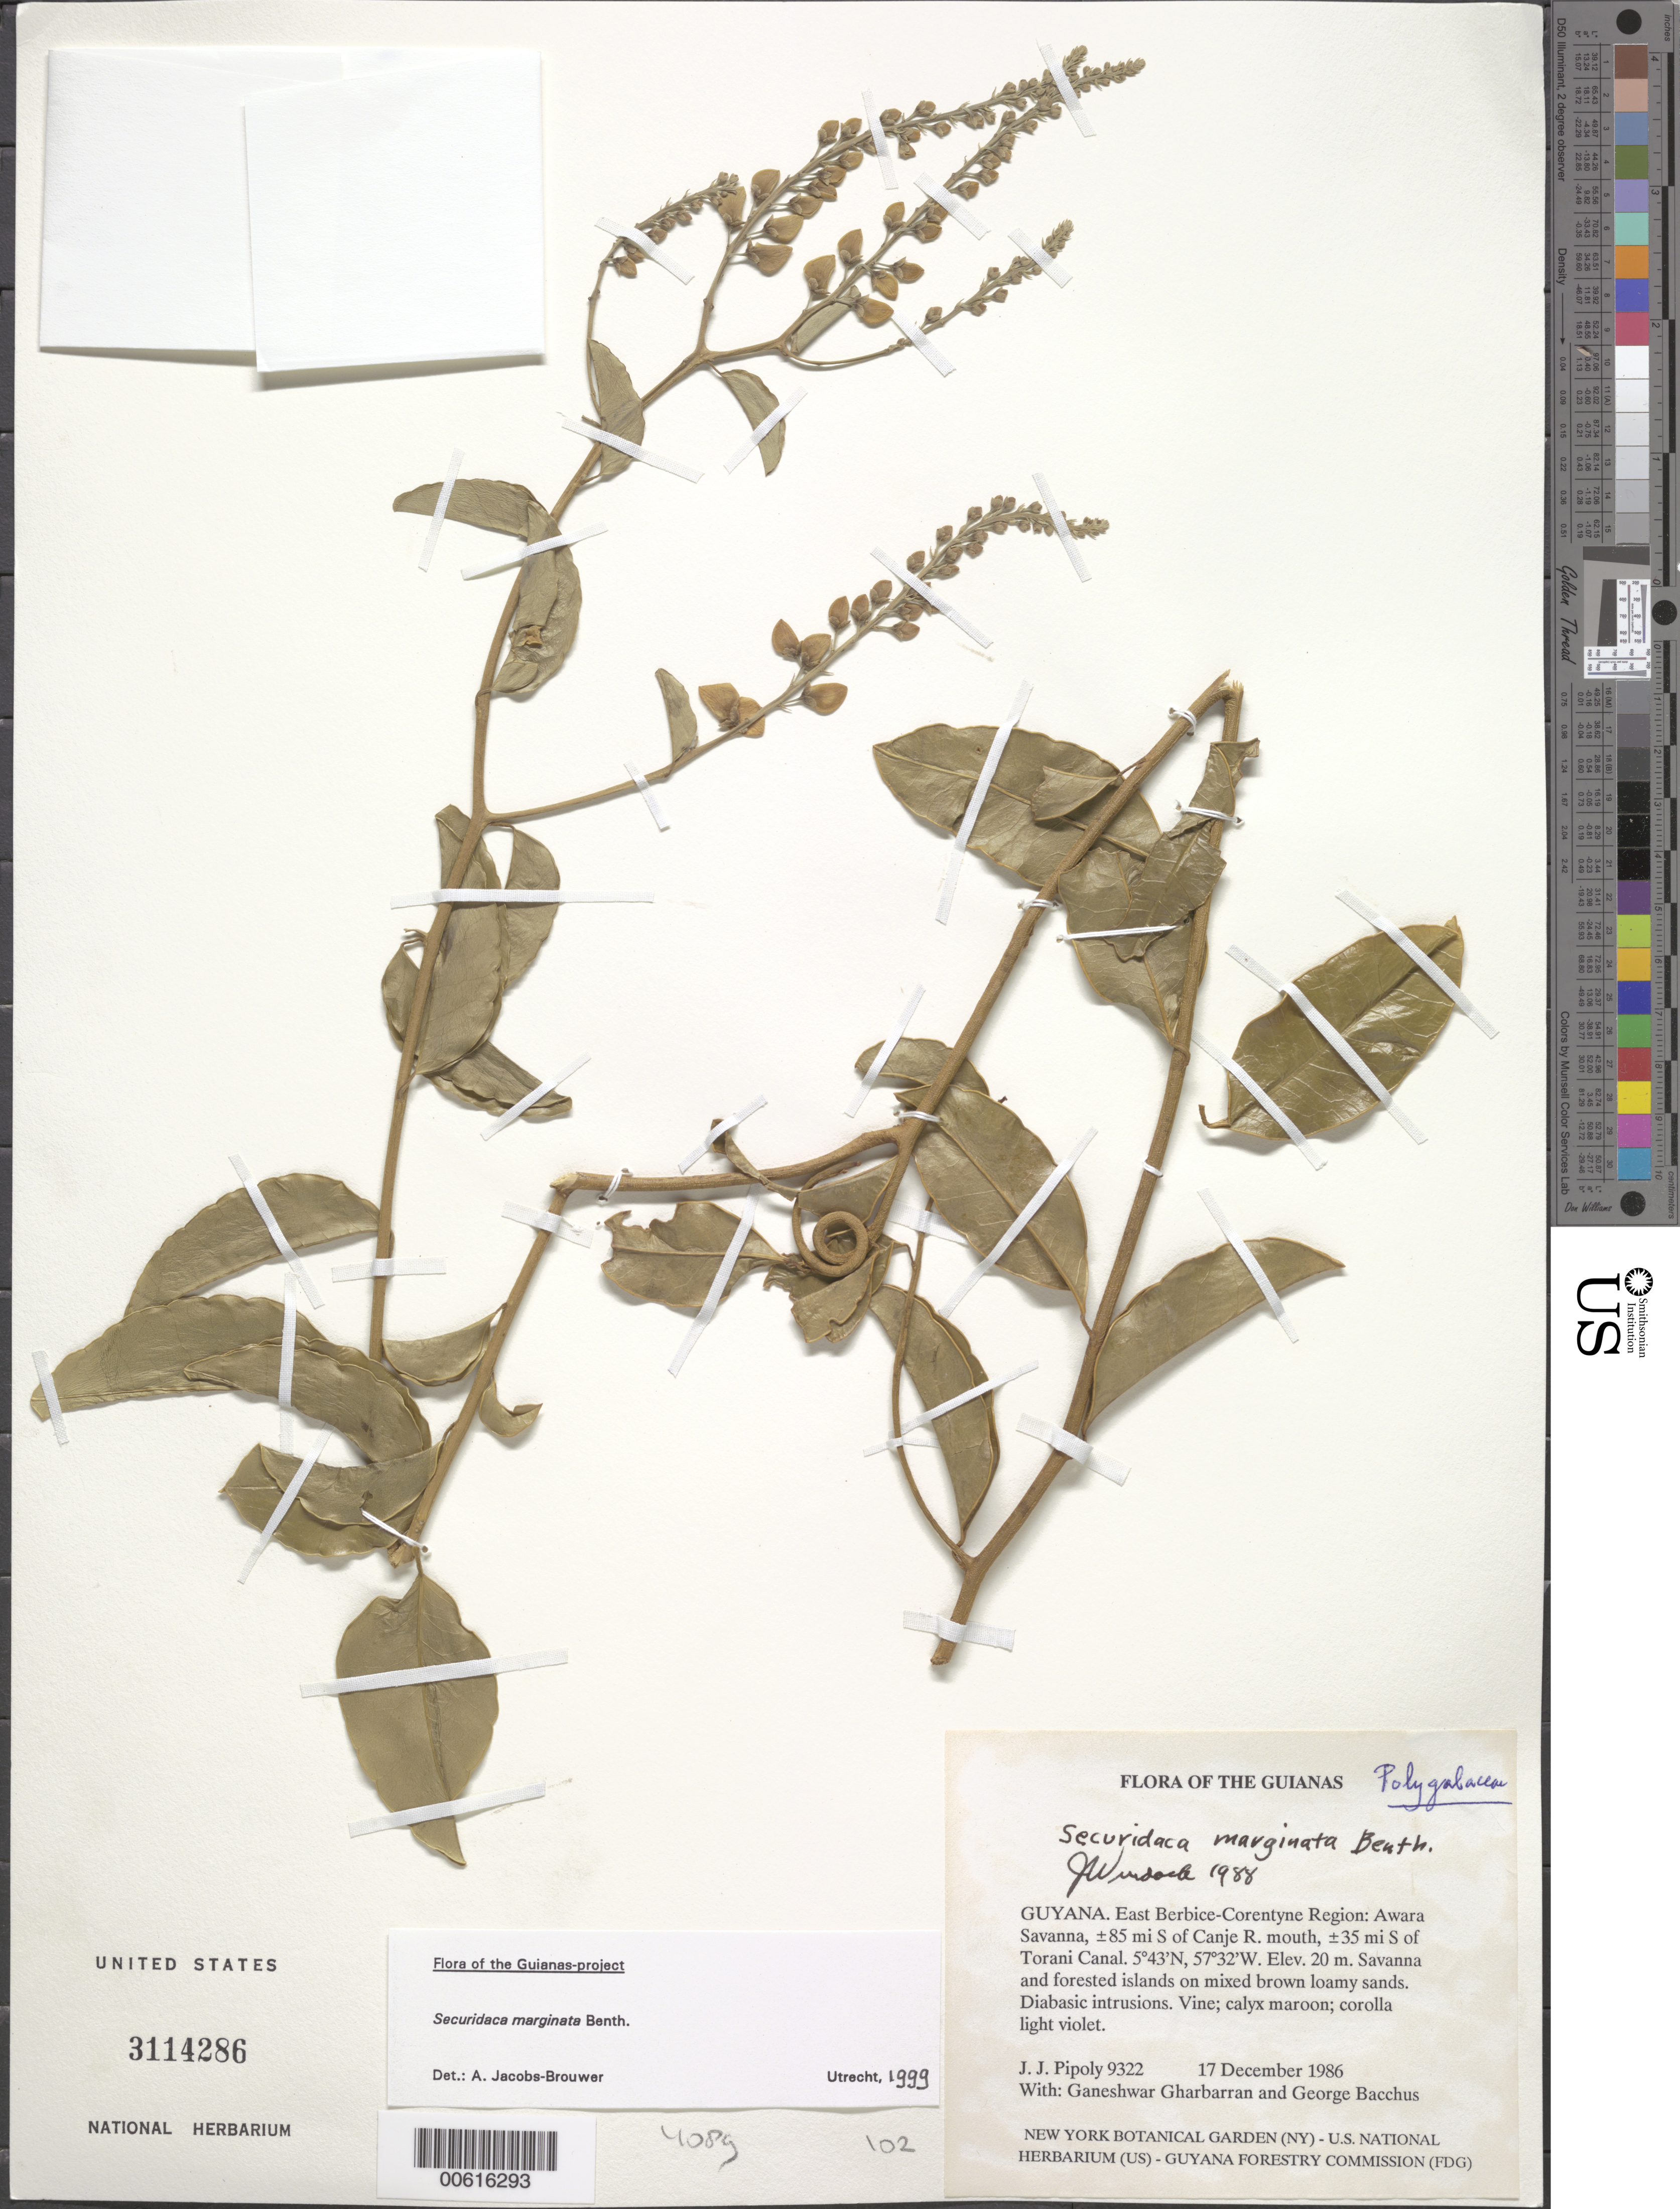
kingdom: Plantae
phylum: Tracheophyta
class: Magnoliopsida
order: Fabales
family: Polygalaceae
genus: Securidaca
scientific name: Securidaca marginata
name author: Benth.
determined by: Jacobs-Brouwer, A.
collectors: J. J. Pipoly, G. Gharbarran & G. Bacchus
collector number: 9322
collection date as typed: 17 December 1986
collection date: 1986-12-17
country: Guyana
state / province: E. Berbice-Corentyne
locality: Awara Savanna, ±85 mi S of Canje R. mouth, ±35 mi S of Torani Canal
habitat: Savanna and forested islands on mixed brown loamy sands. Diabasic intrusions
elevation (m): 20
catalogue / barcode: US 3114286